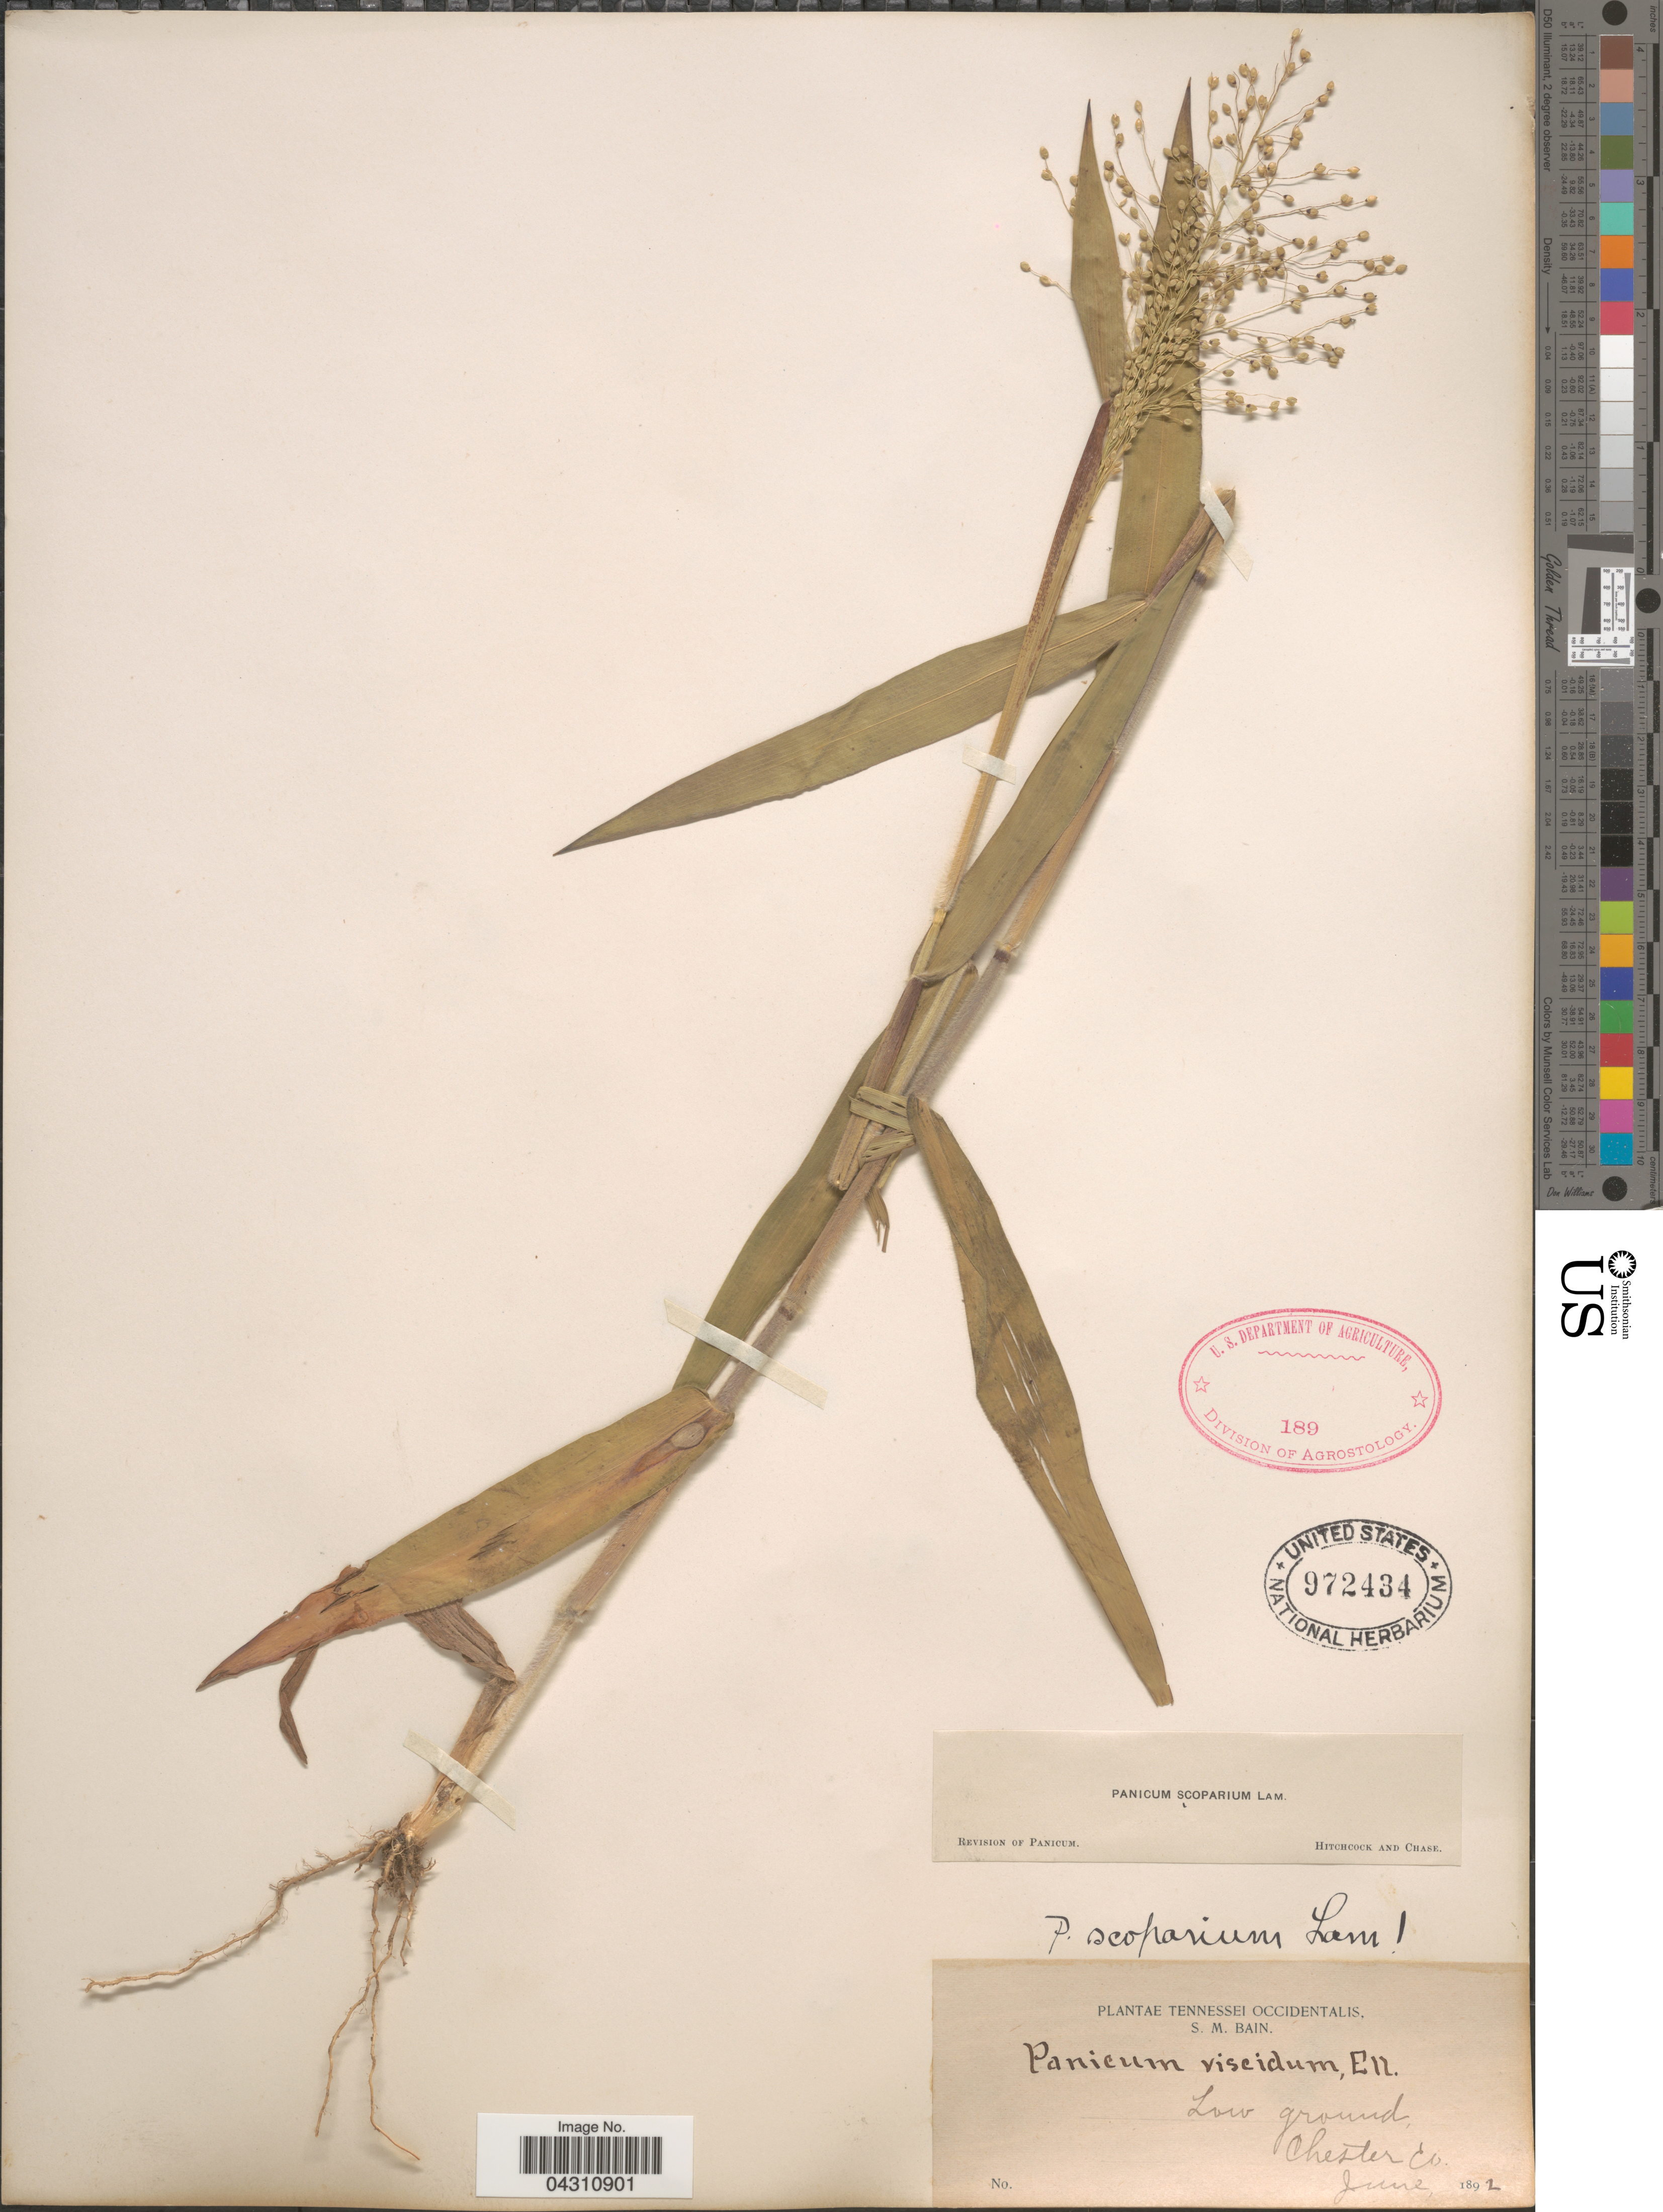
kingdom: Plantae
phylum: Tracheophyta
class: Liliopsida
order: Poales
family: Poaceae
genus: Dichanthelium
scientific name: Dichanthelium scoparium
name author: (Lam.) Gould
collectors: S. M. Bain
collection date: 1892-06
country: United States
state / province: Tennessee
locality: Tennessei Occidentalis. Low ground, Chester Co.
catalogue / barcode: US 972434